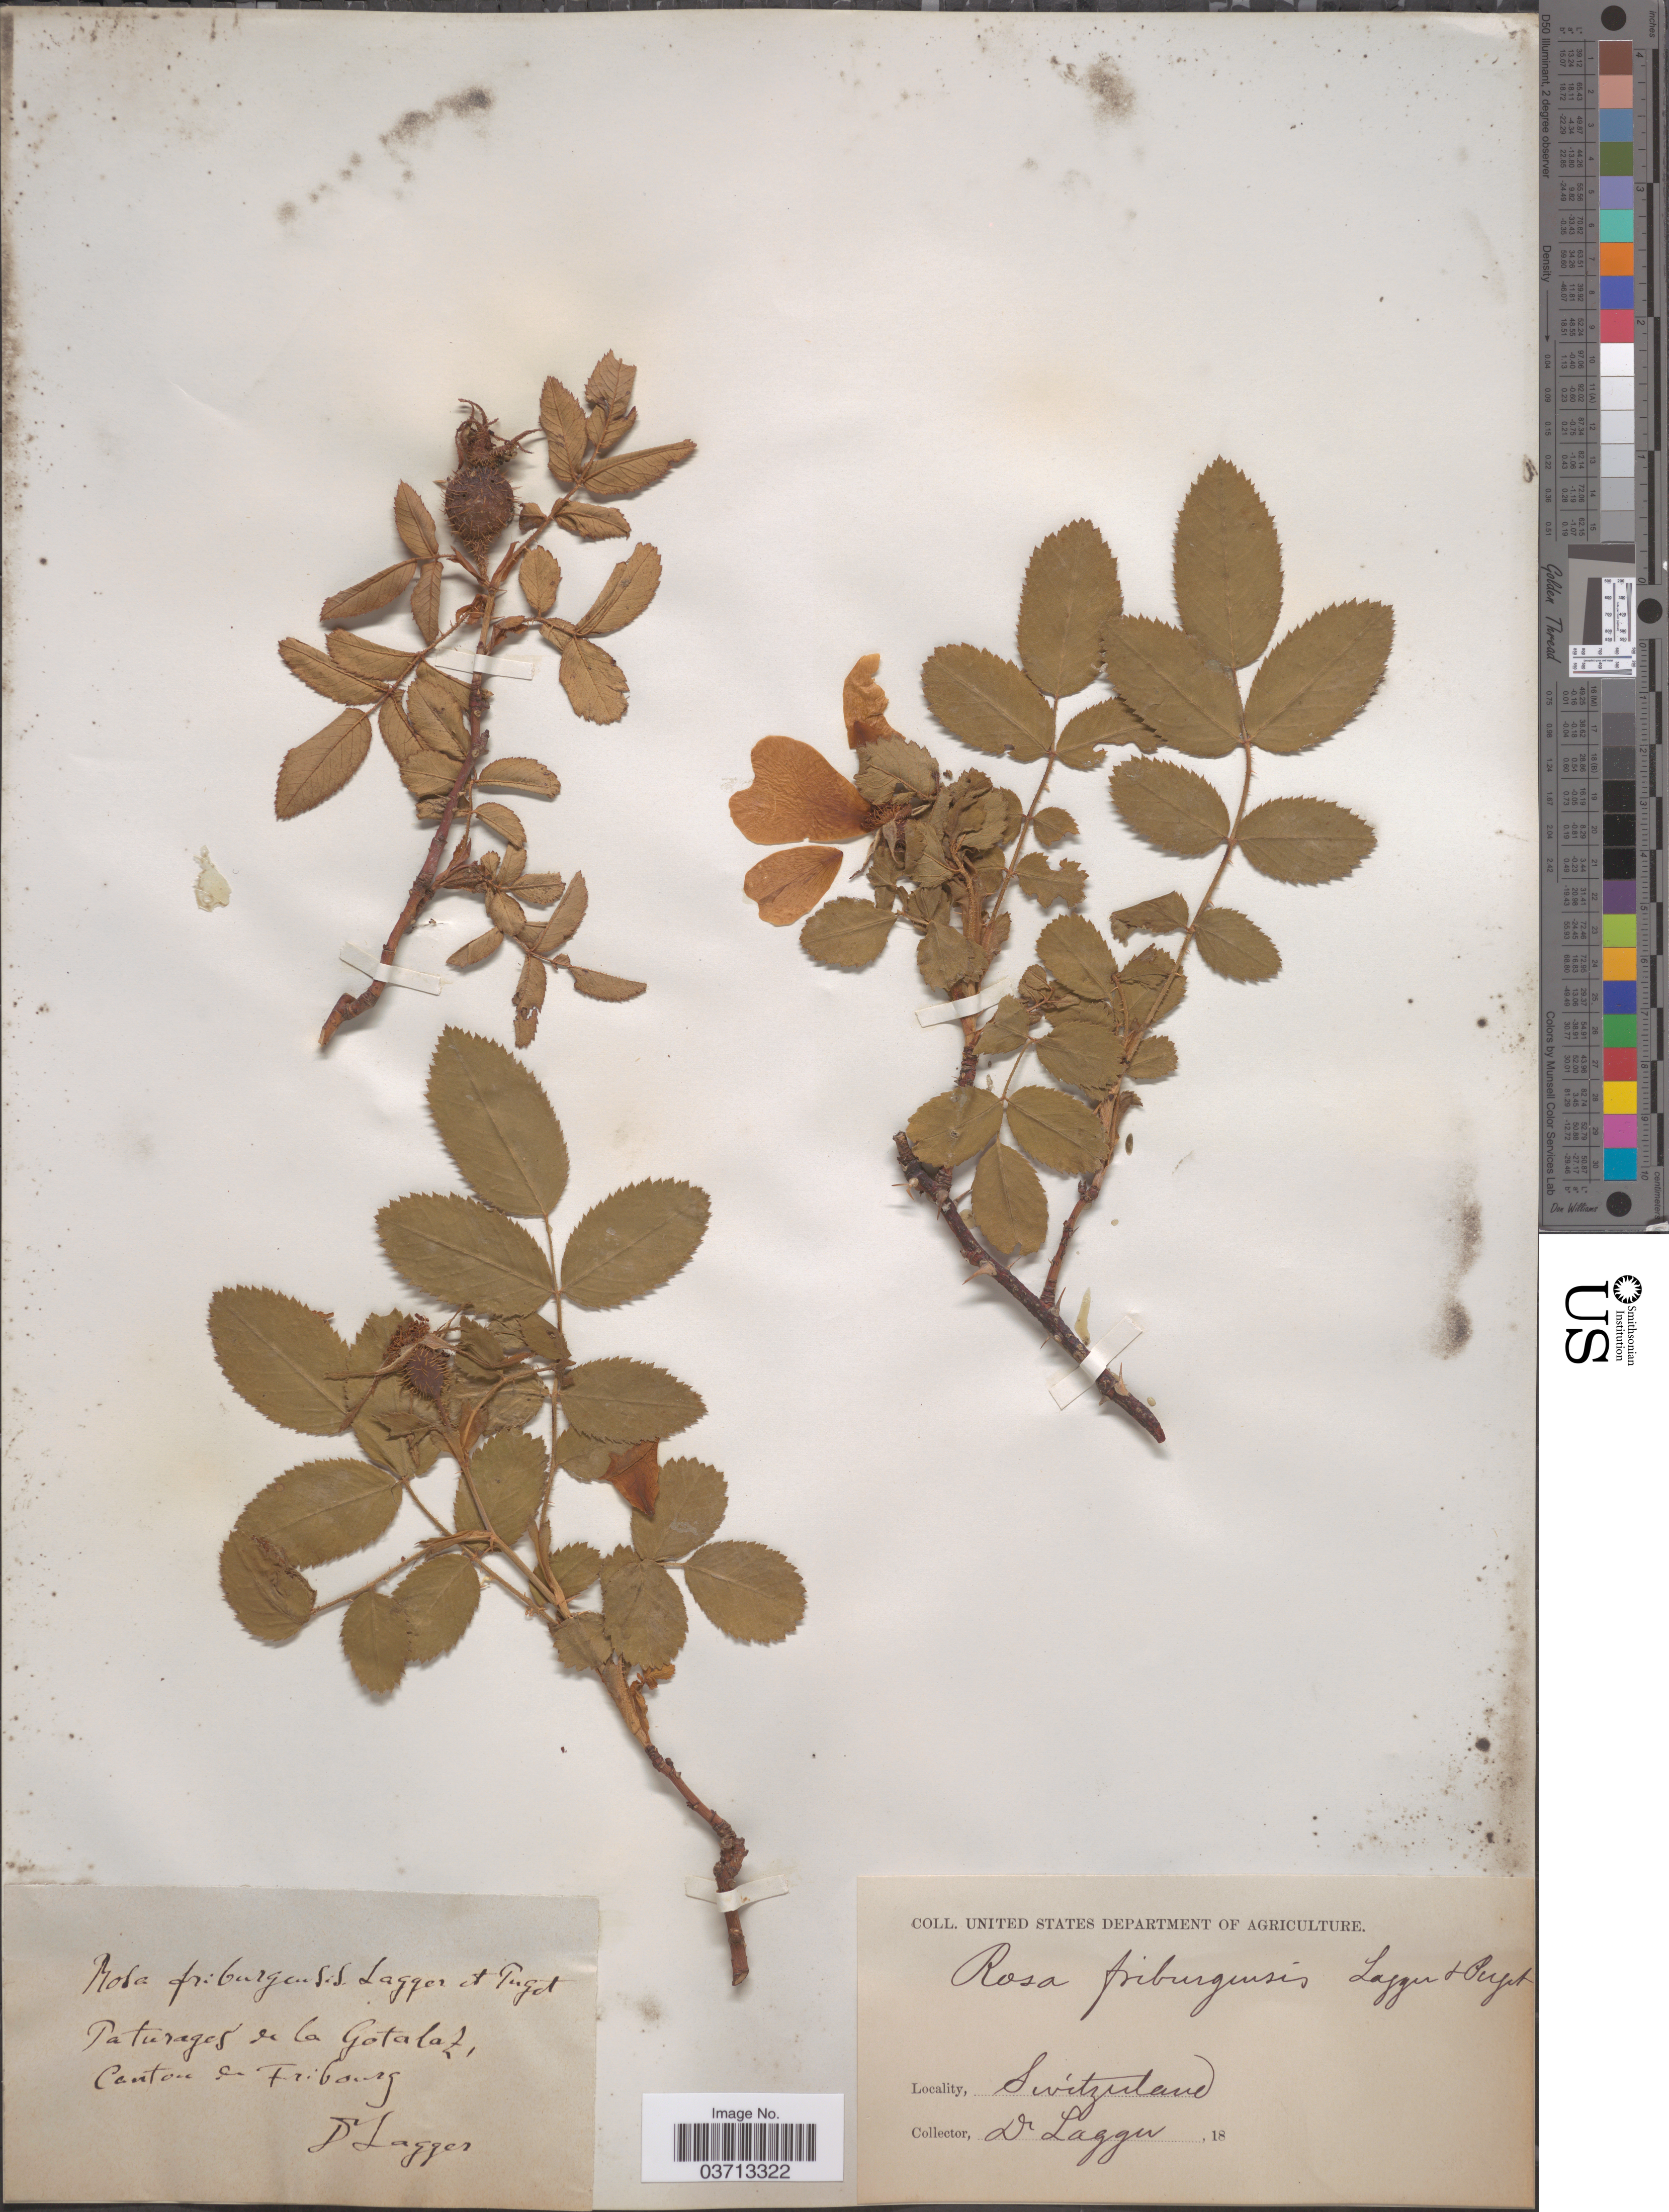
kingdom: Plantae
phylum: Tracheophyta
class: Magnoliopsida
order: Rosales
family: Rosaceae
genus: Rosa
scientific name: Rosa friburgensis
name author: Lagger & Puget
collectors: F. J. Lagger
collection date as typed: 18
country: Switzerland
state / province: Fribourg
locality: Paturages de la Gotalaz, Canton de Fribourg.